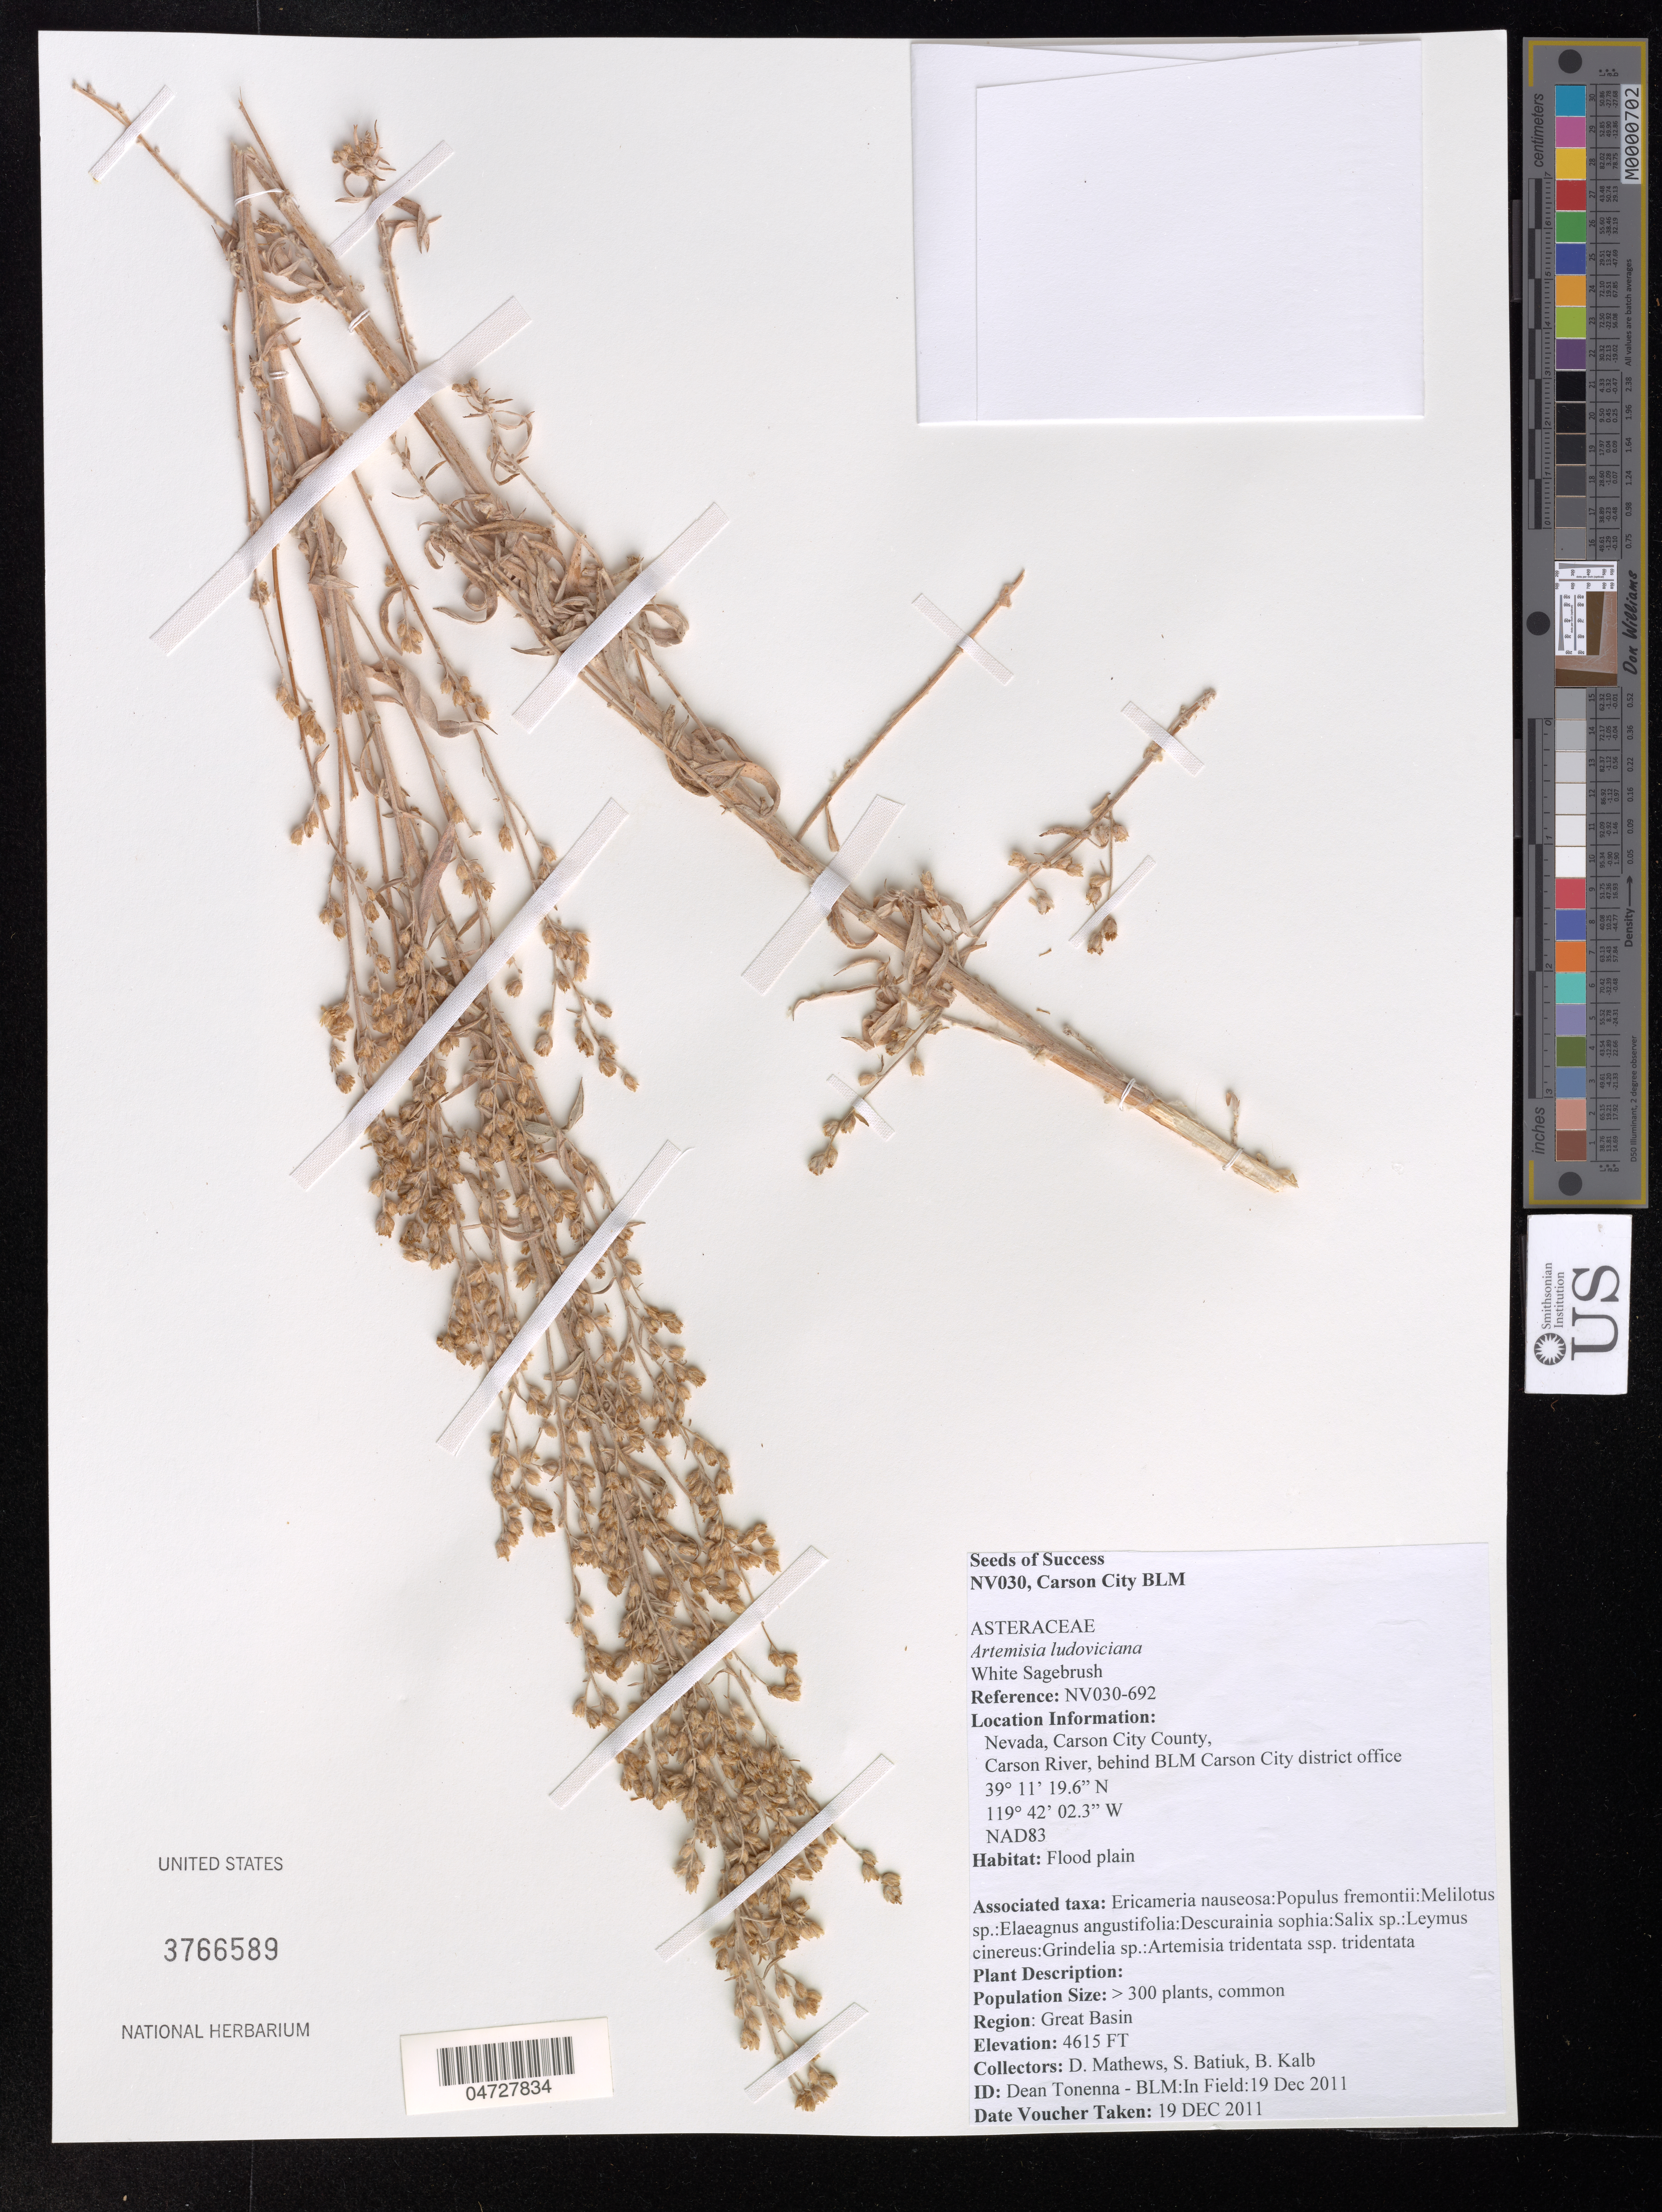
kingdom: Plantae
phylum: Tracheophyta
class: Magnoliopsida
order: Asterales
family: Asteraceae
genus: Artemisia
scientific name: Artemisia ludoviciana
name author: Nutt.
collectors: D. Mathews, S. Batiuk & B. Kalb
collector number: NV030-692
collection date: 2011-12-19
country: United States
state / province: Nevada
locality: Carson City County, Carson River, behind BLM Carson City district office.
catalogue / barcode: US 3766589